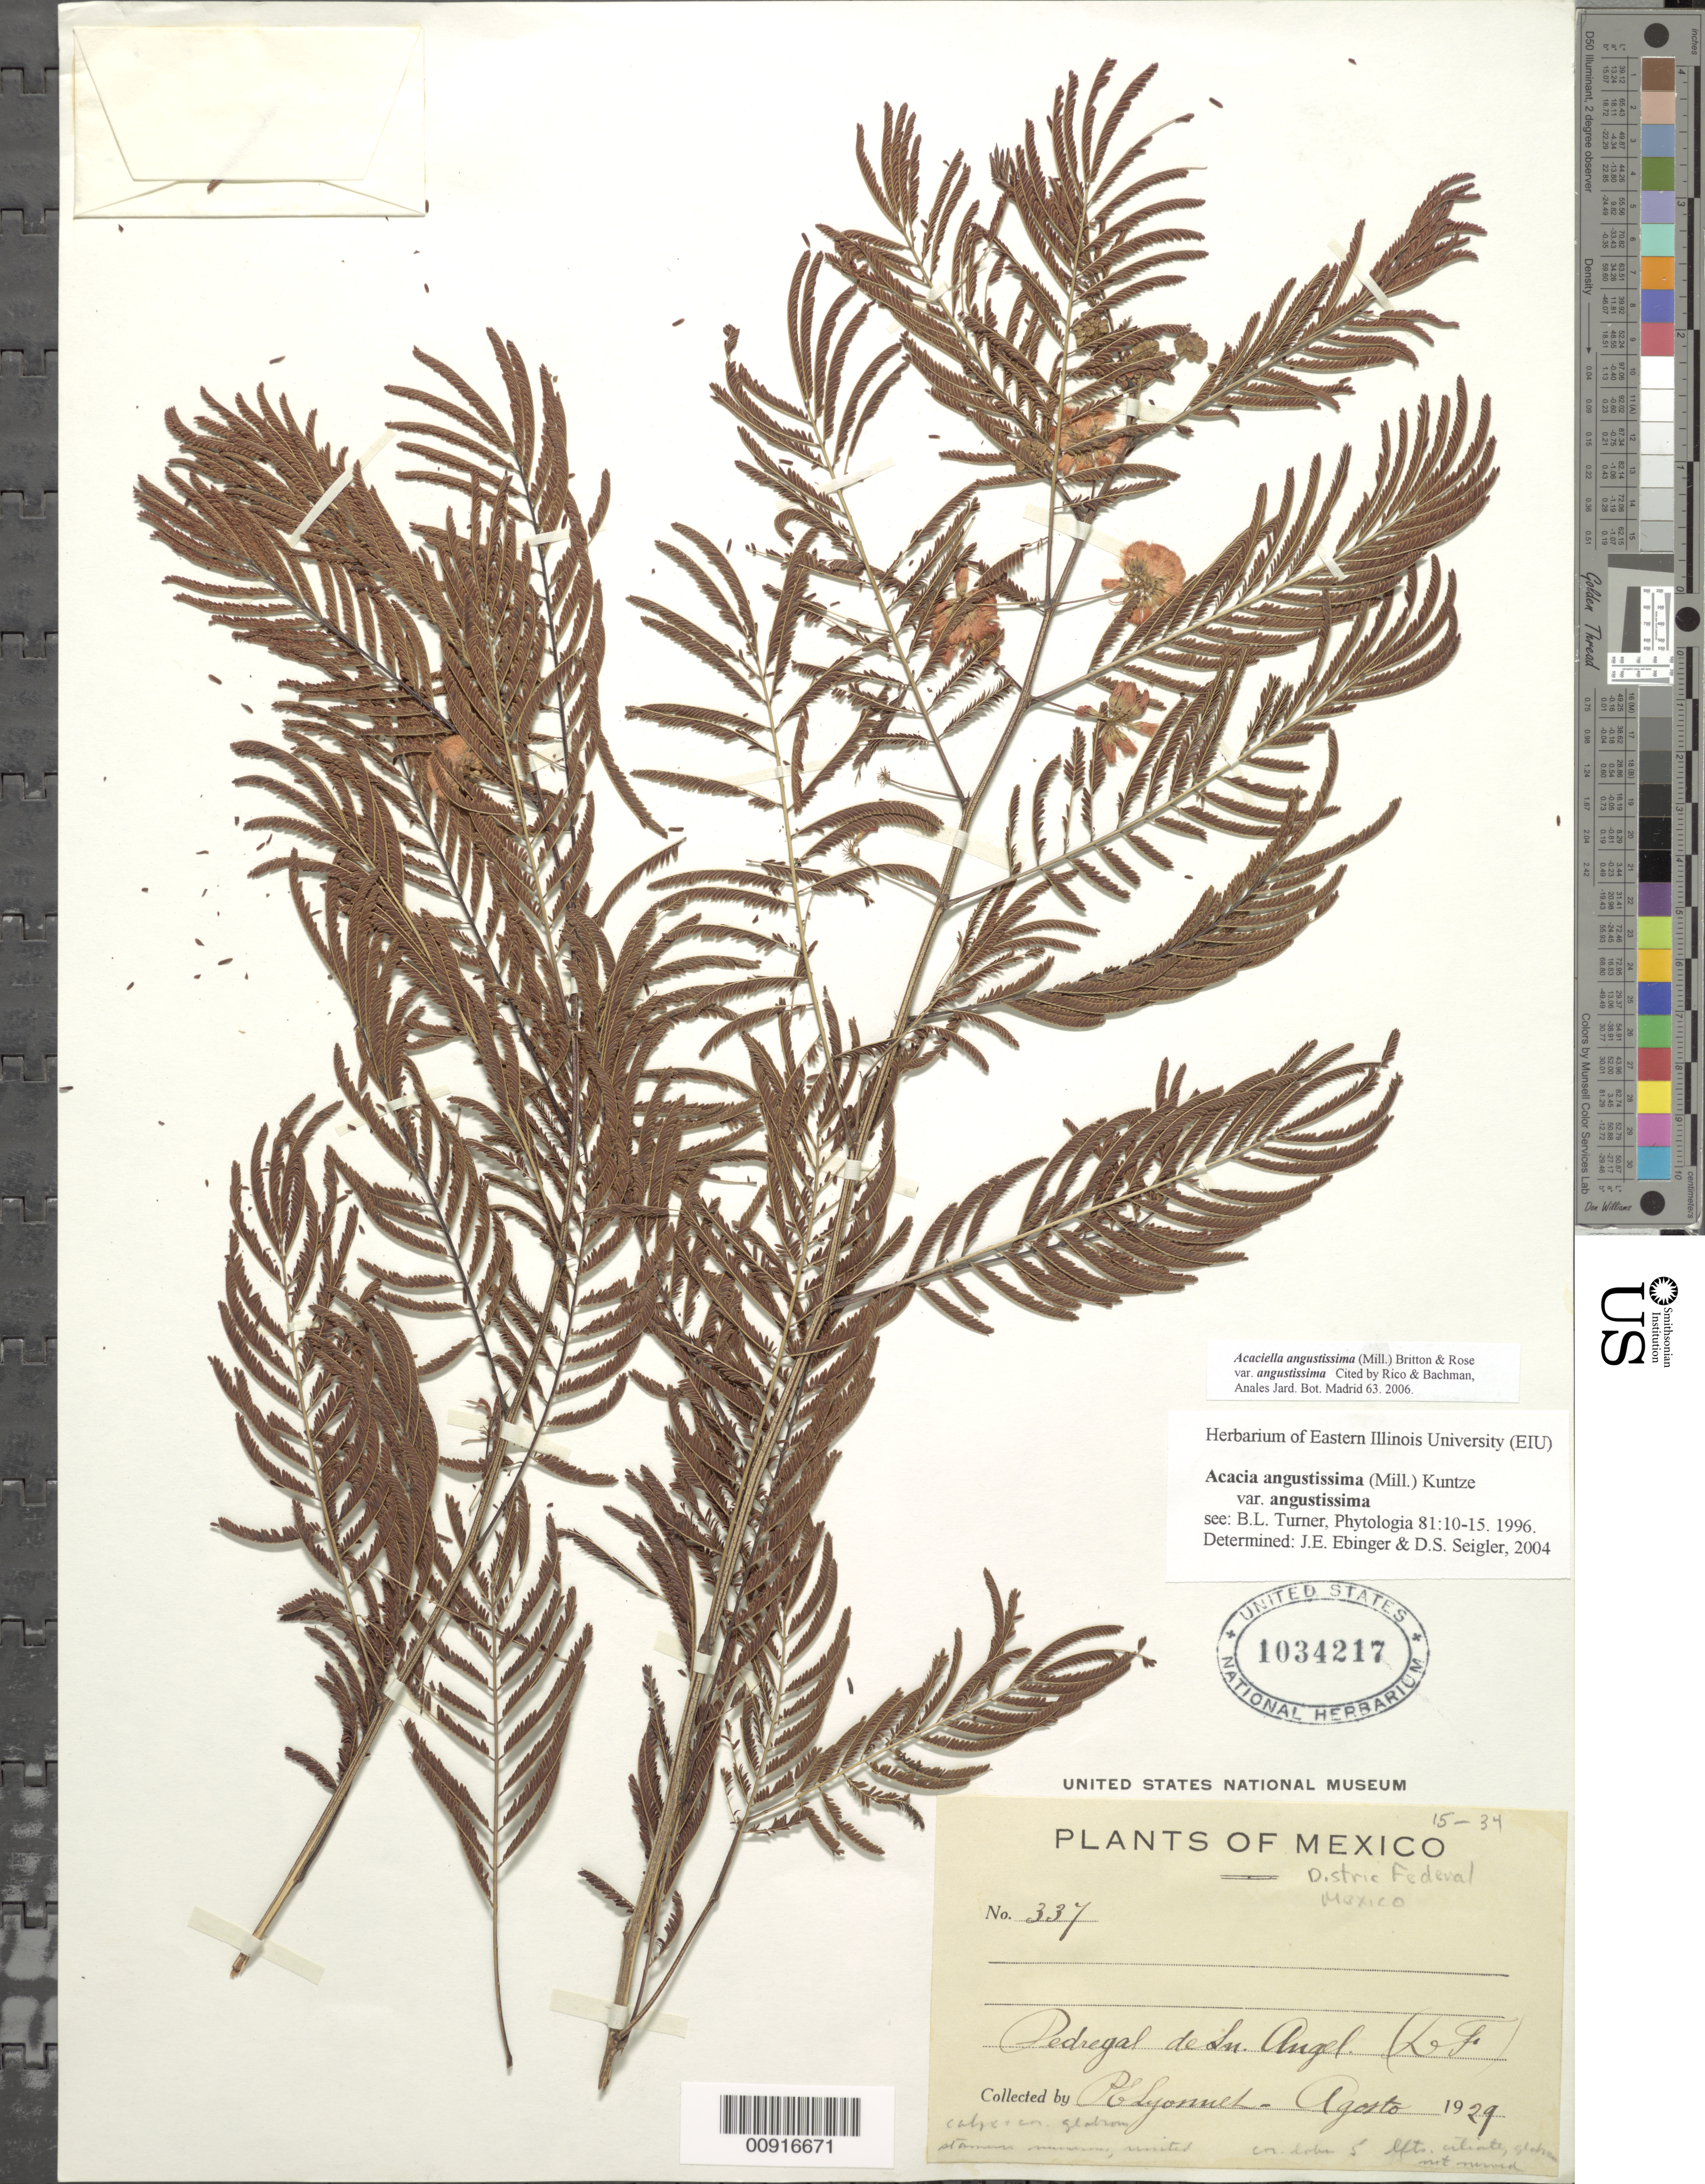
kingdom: Plantae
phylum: Tracheophyta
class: Magnoliopsida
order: Fabales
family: Fabaceae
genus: Acaciella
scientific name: Acaciella angustissima var. angustissima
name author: (Mill.) Britton & Rose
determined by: Rico, L.; Bachman, --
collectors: Bro. E. Lyonnet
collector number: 337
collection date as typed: Aug 1929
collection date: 1929-08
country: Mexico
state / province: Distrito Federal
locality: Pedregal de Sn. Angel (D.F.)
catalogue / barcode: US 1034217